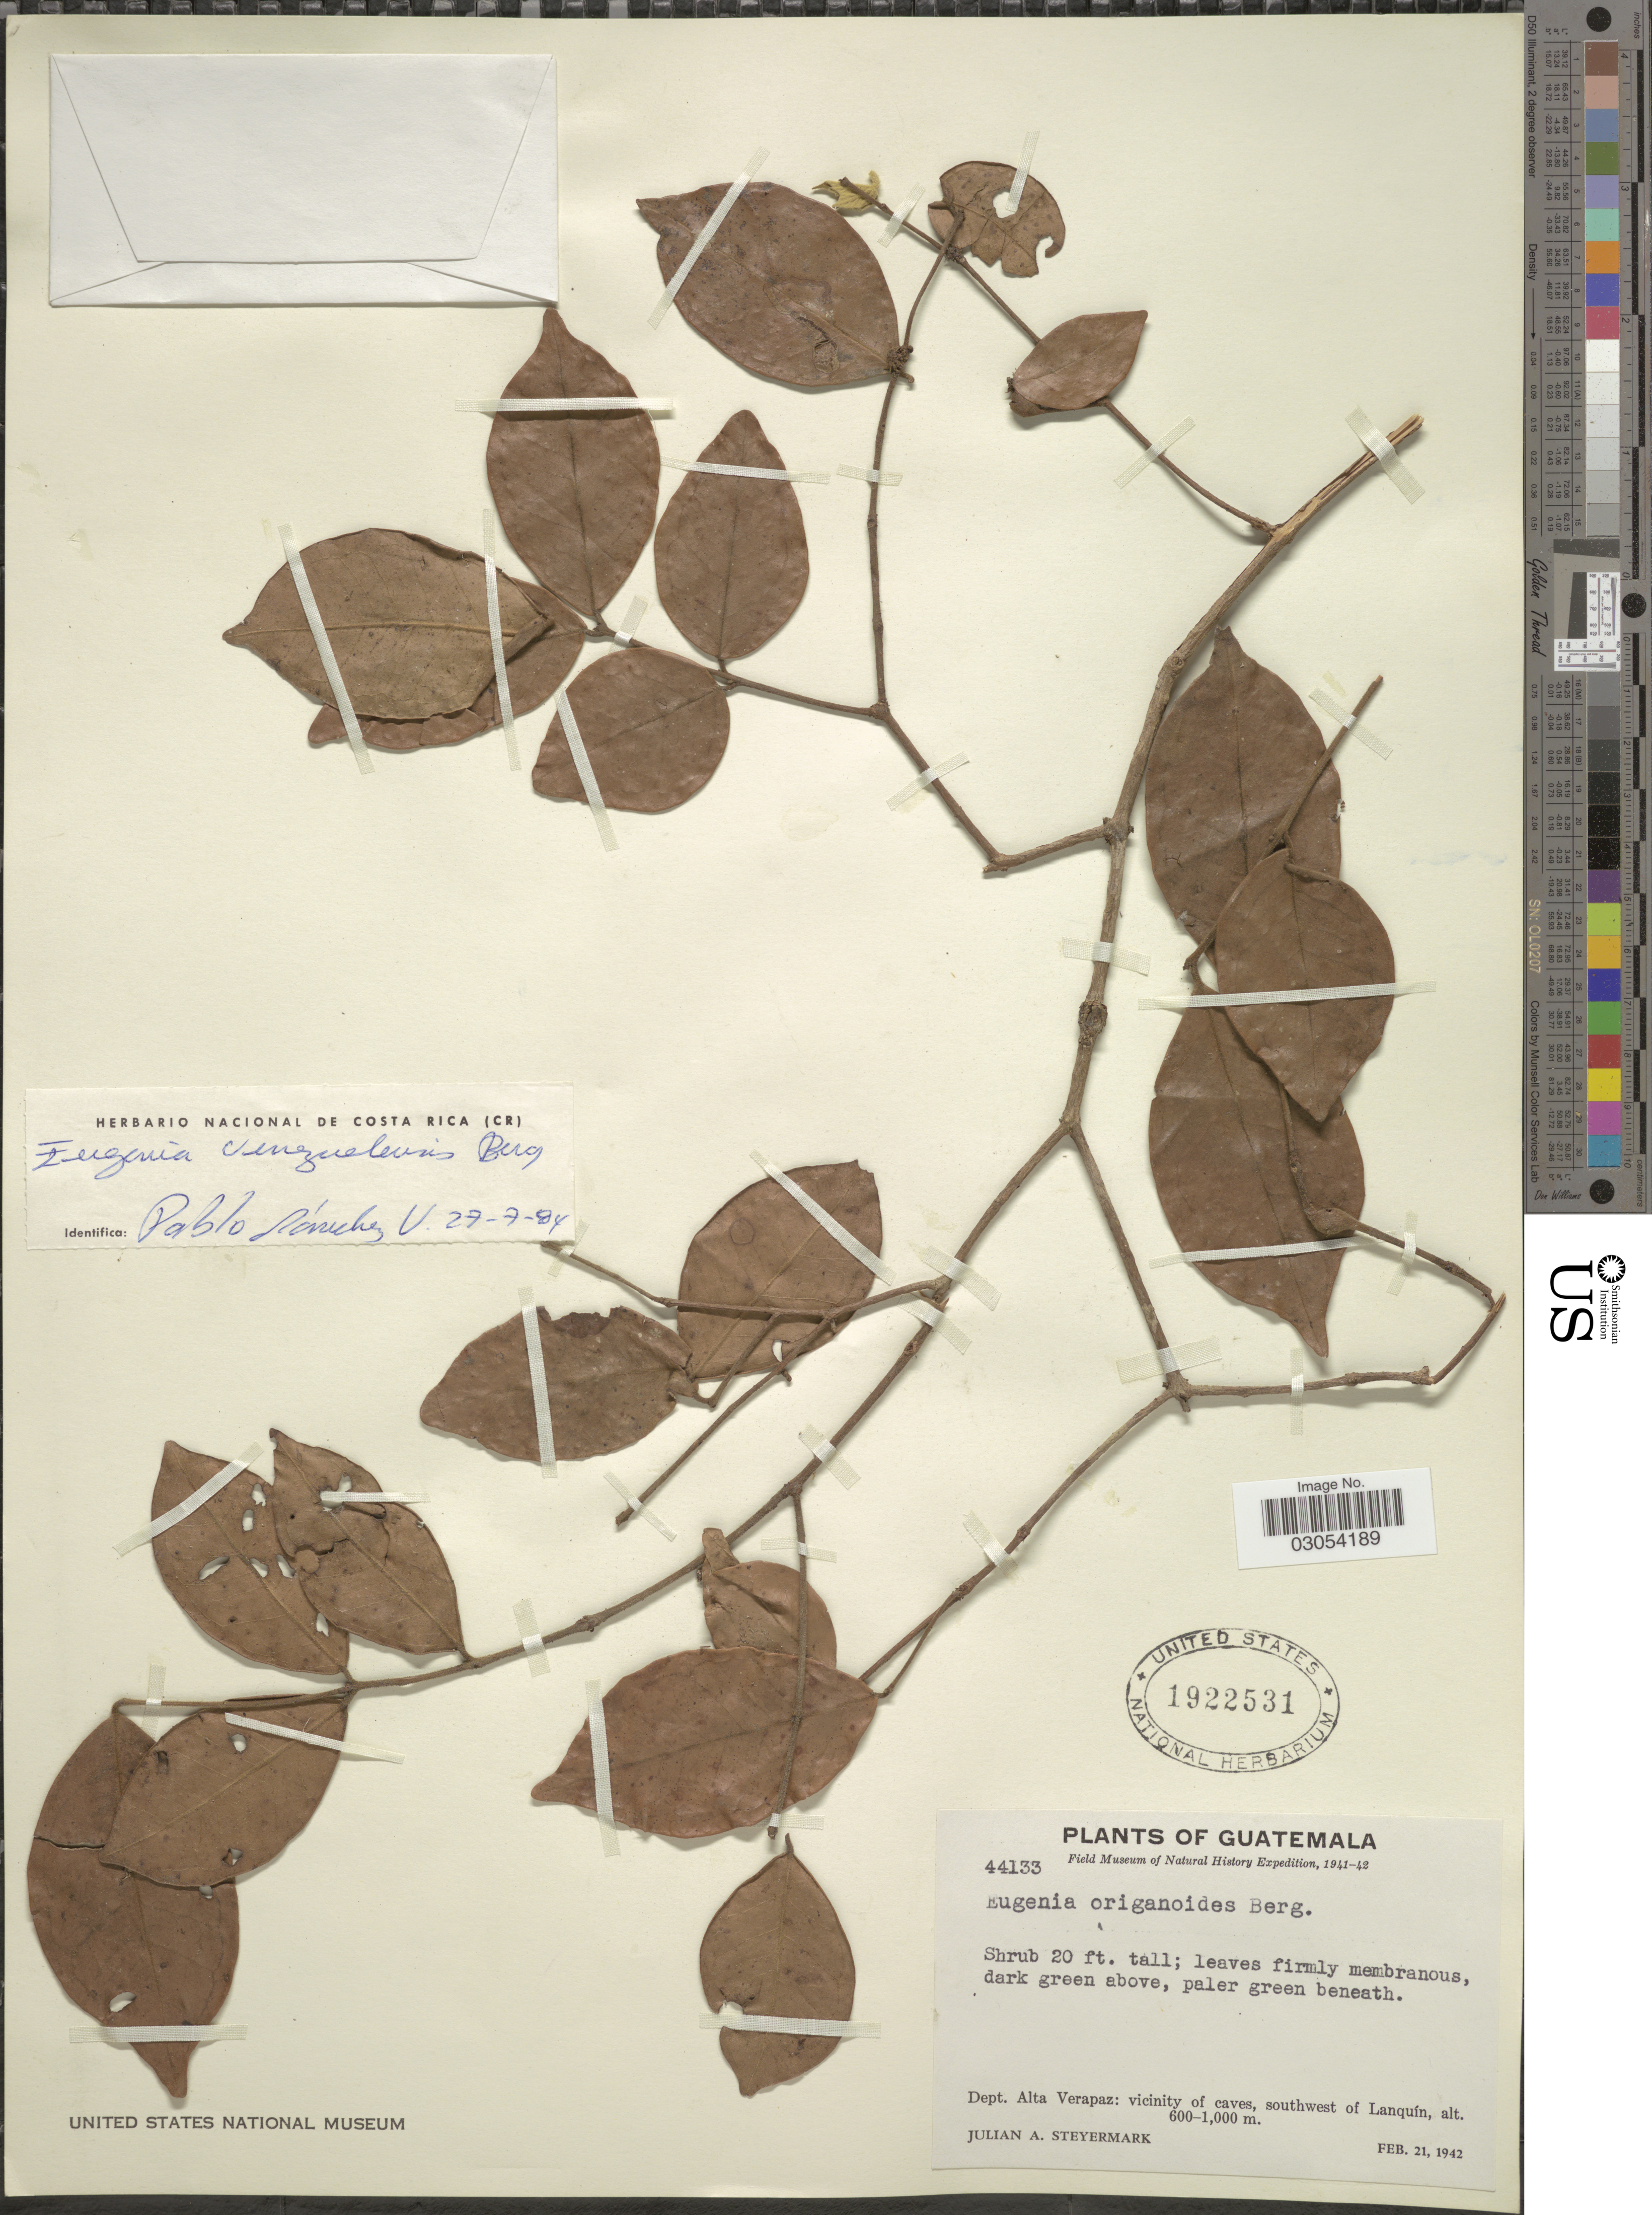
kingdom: Plantae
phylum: Tracheophyta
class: Magnoliopsida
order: Myrtales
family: Myrtaceae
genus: Eugenia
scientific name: Eugenia venezuelensis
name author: O. Berg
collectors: J. Steyermark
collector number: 44133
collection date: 1942-02-21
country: Guatemala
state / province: Alta Verapaz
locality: Dept. Alta Verapaz: vicinity of caves, southwest of Lanquín.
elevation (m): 600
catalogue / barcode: US 1922531